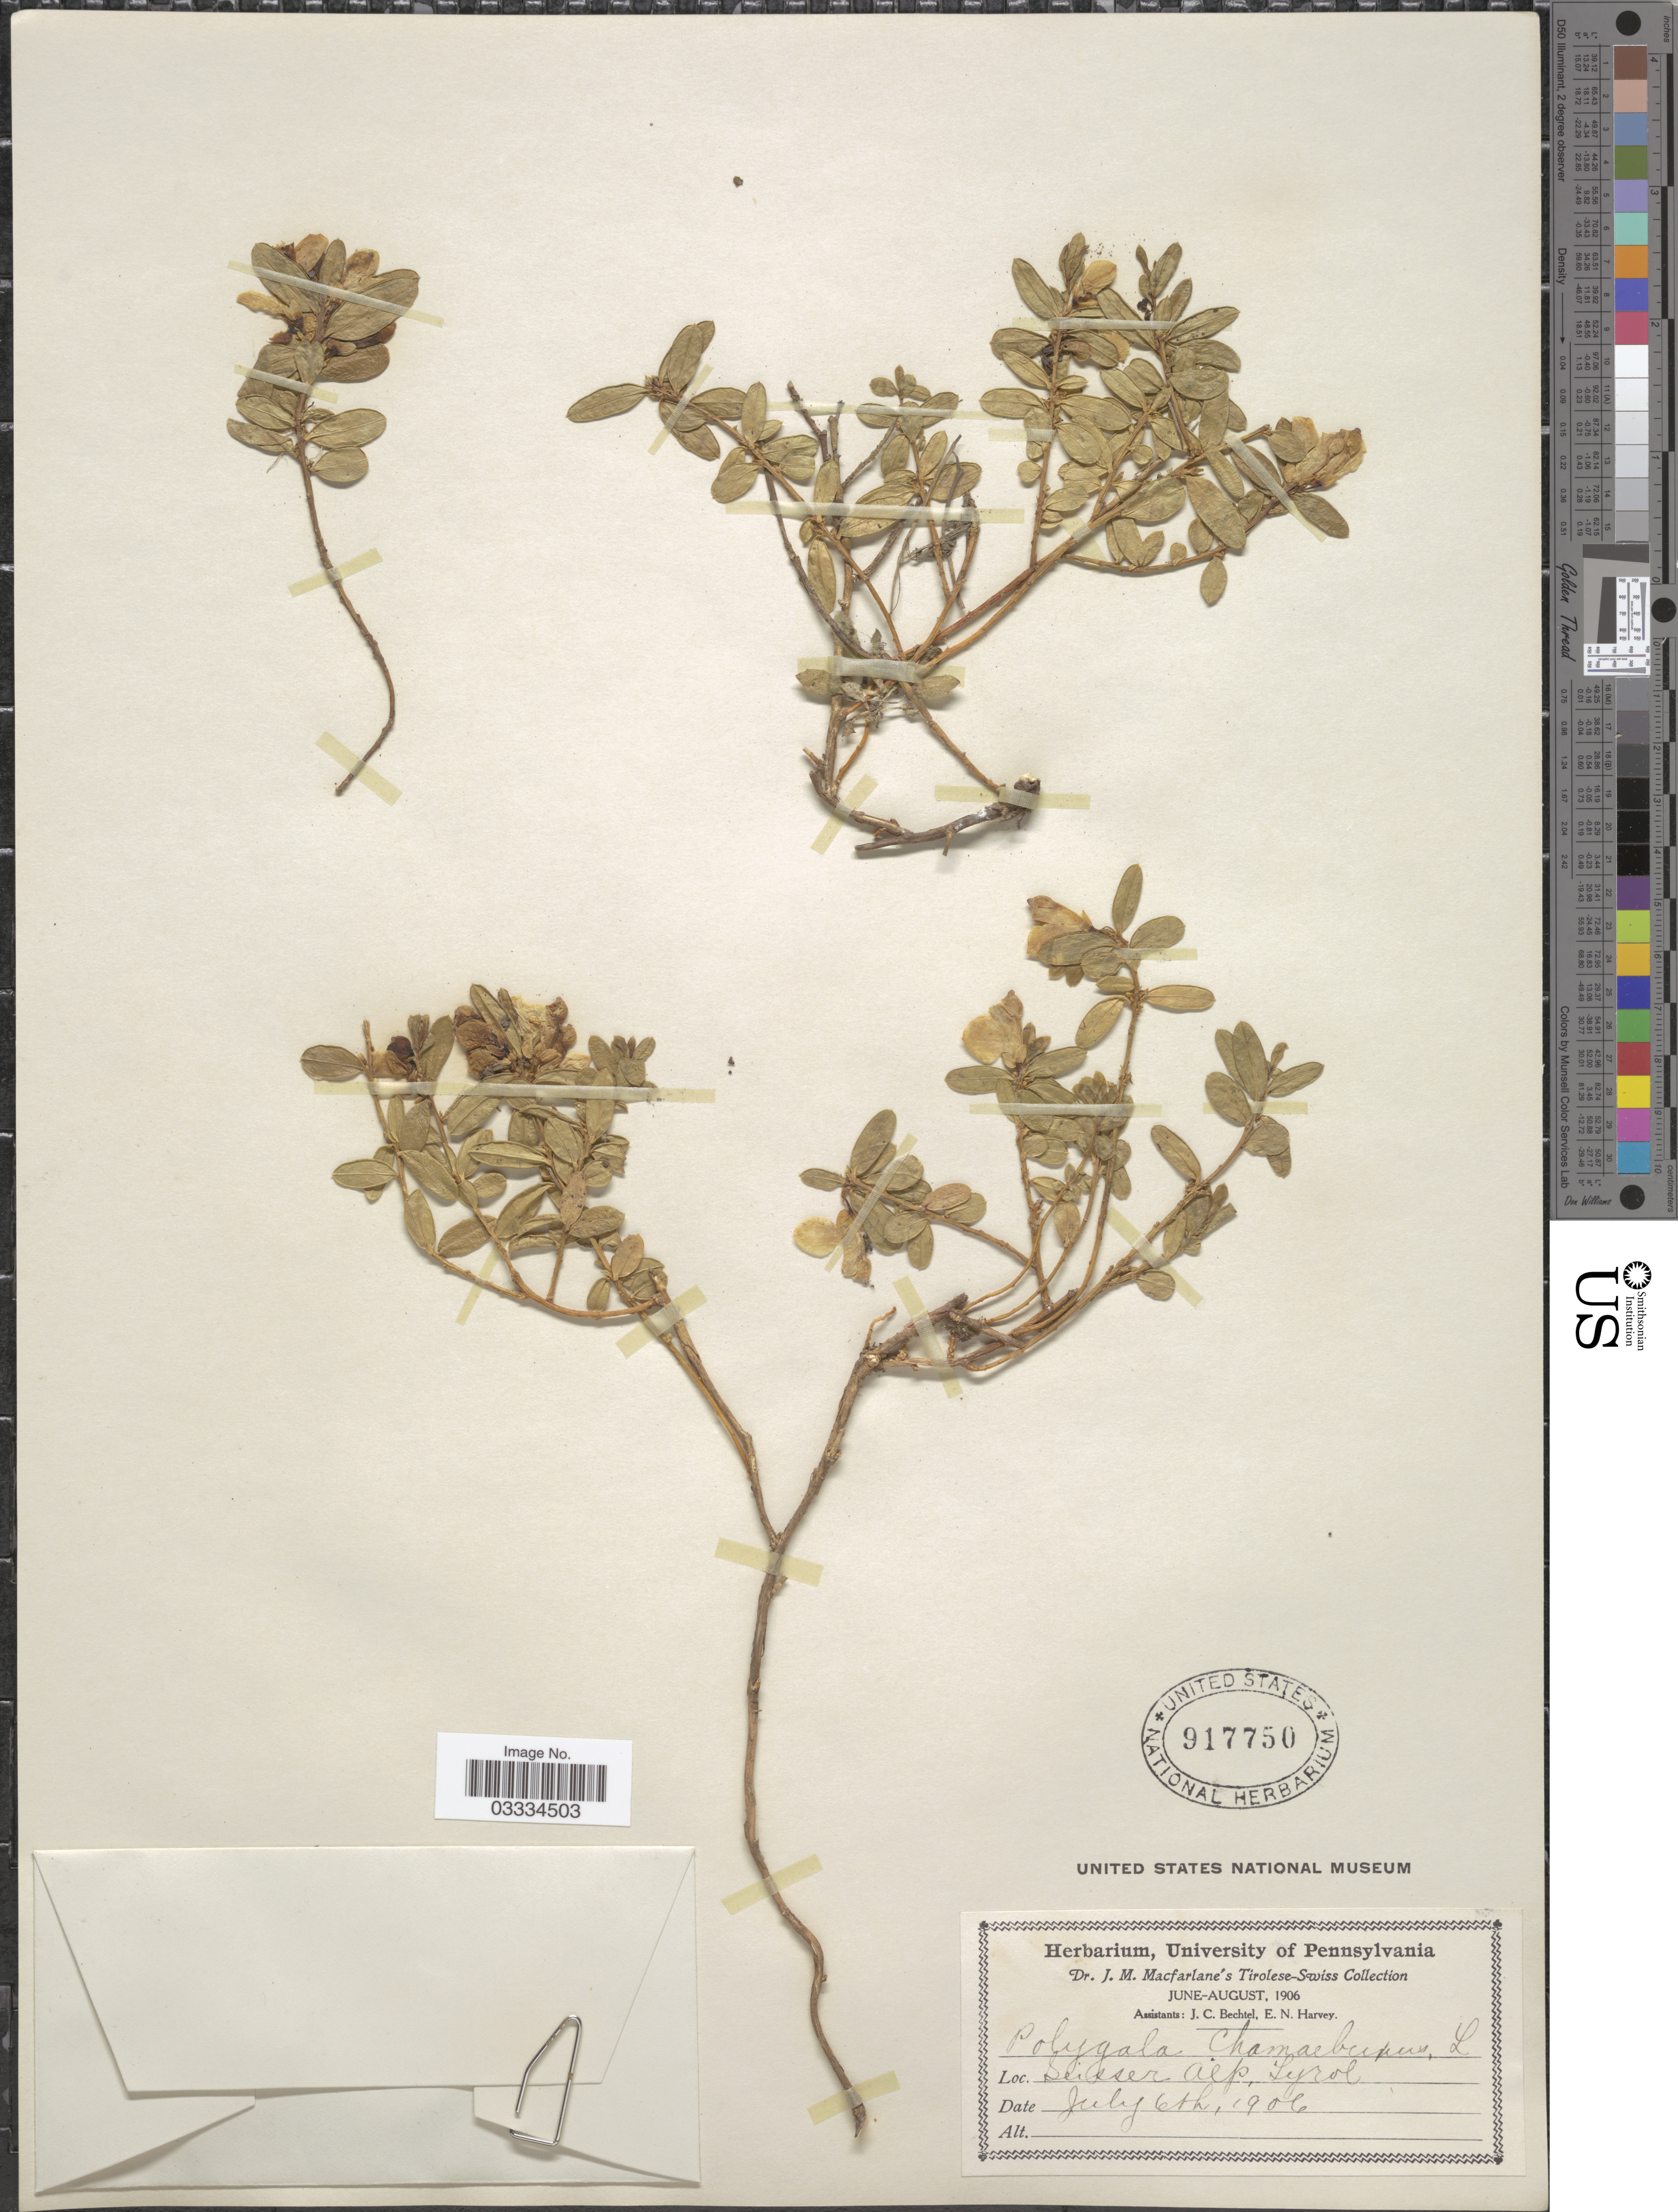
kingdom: Plantae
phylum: Tracheophyta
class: Magnoliopsida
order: Fabales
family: Polygalaceae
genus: Polygaloides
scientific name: Polygaloides chamaebuxus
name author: (L.) O. Schwarz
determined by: Strong, Mark T., (BOT), Smithsonian Institution - National Museum of Natural History (UNITED STATES)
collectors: J. Macfarlane, J. Bechtel & E. Harvey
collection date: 1906-07-06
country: Italy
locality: Seisser Alp, Tyrol.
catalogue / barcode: US 917750